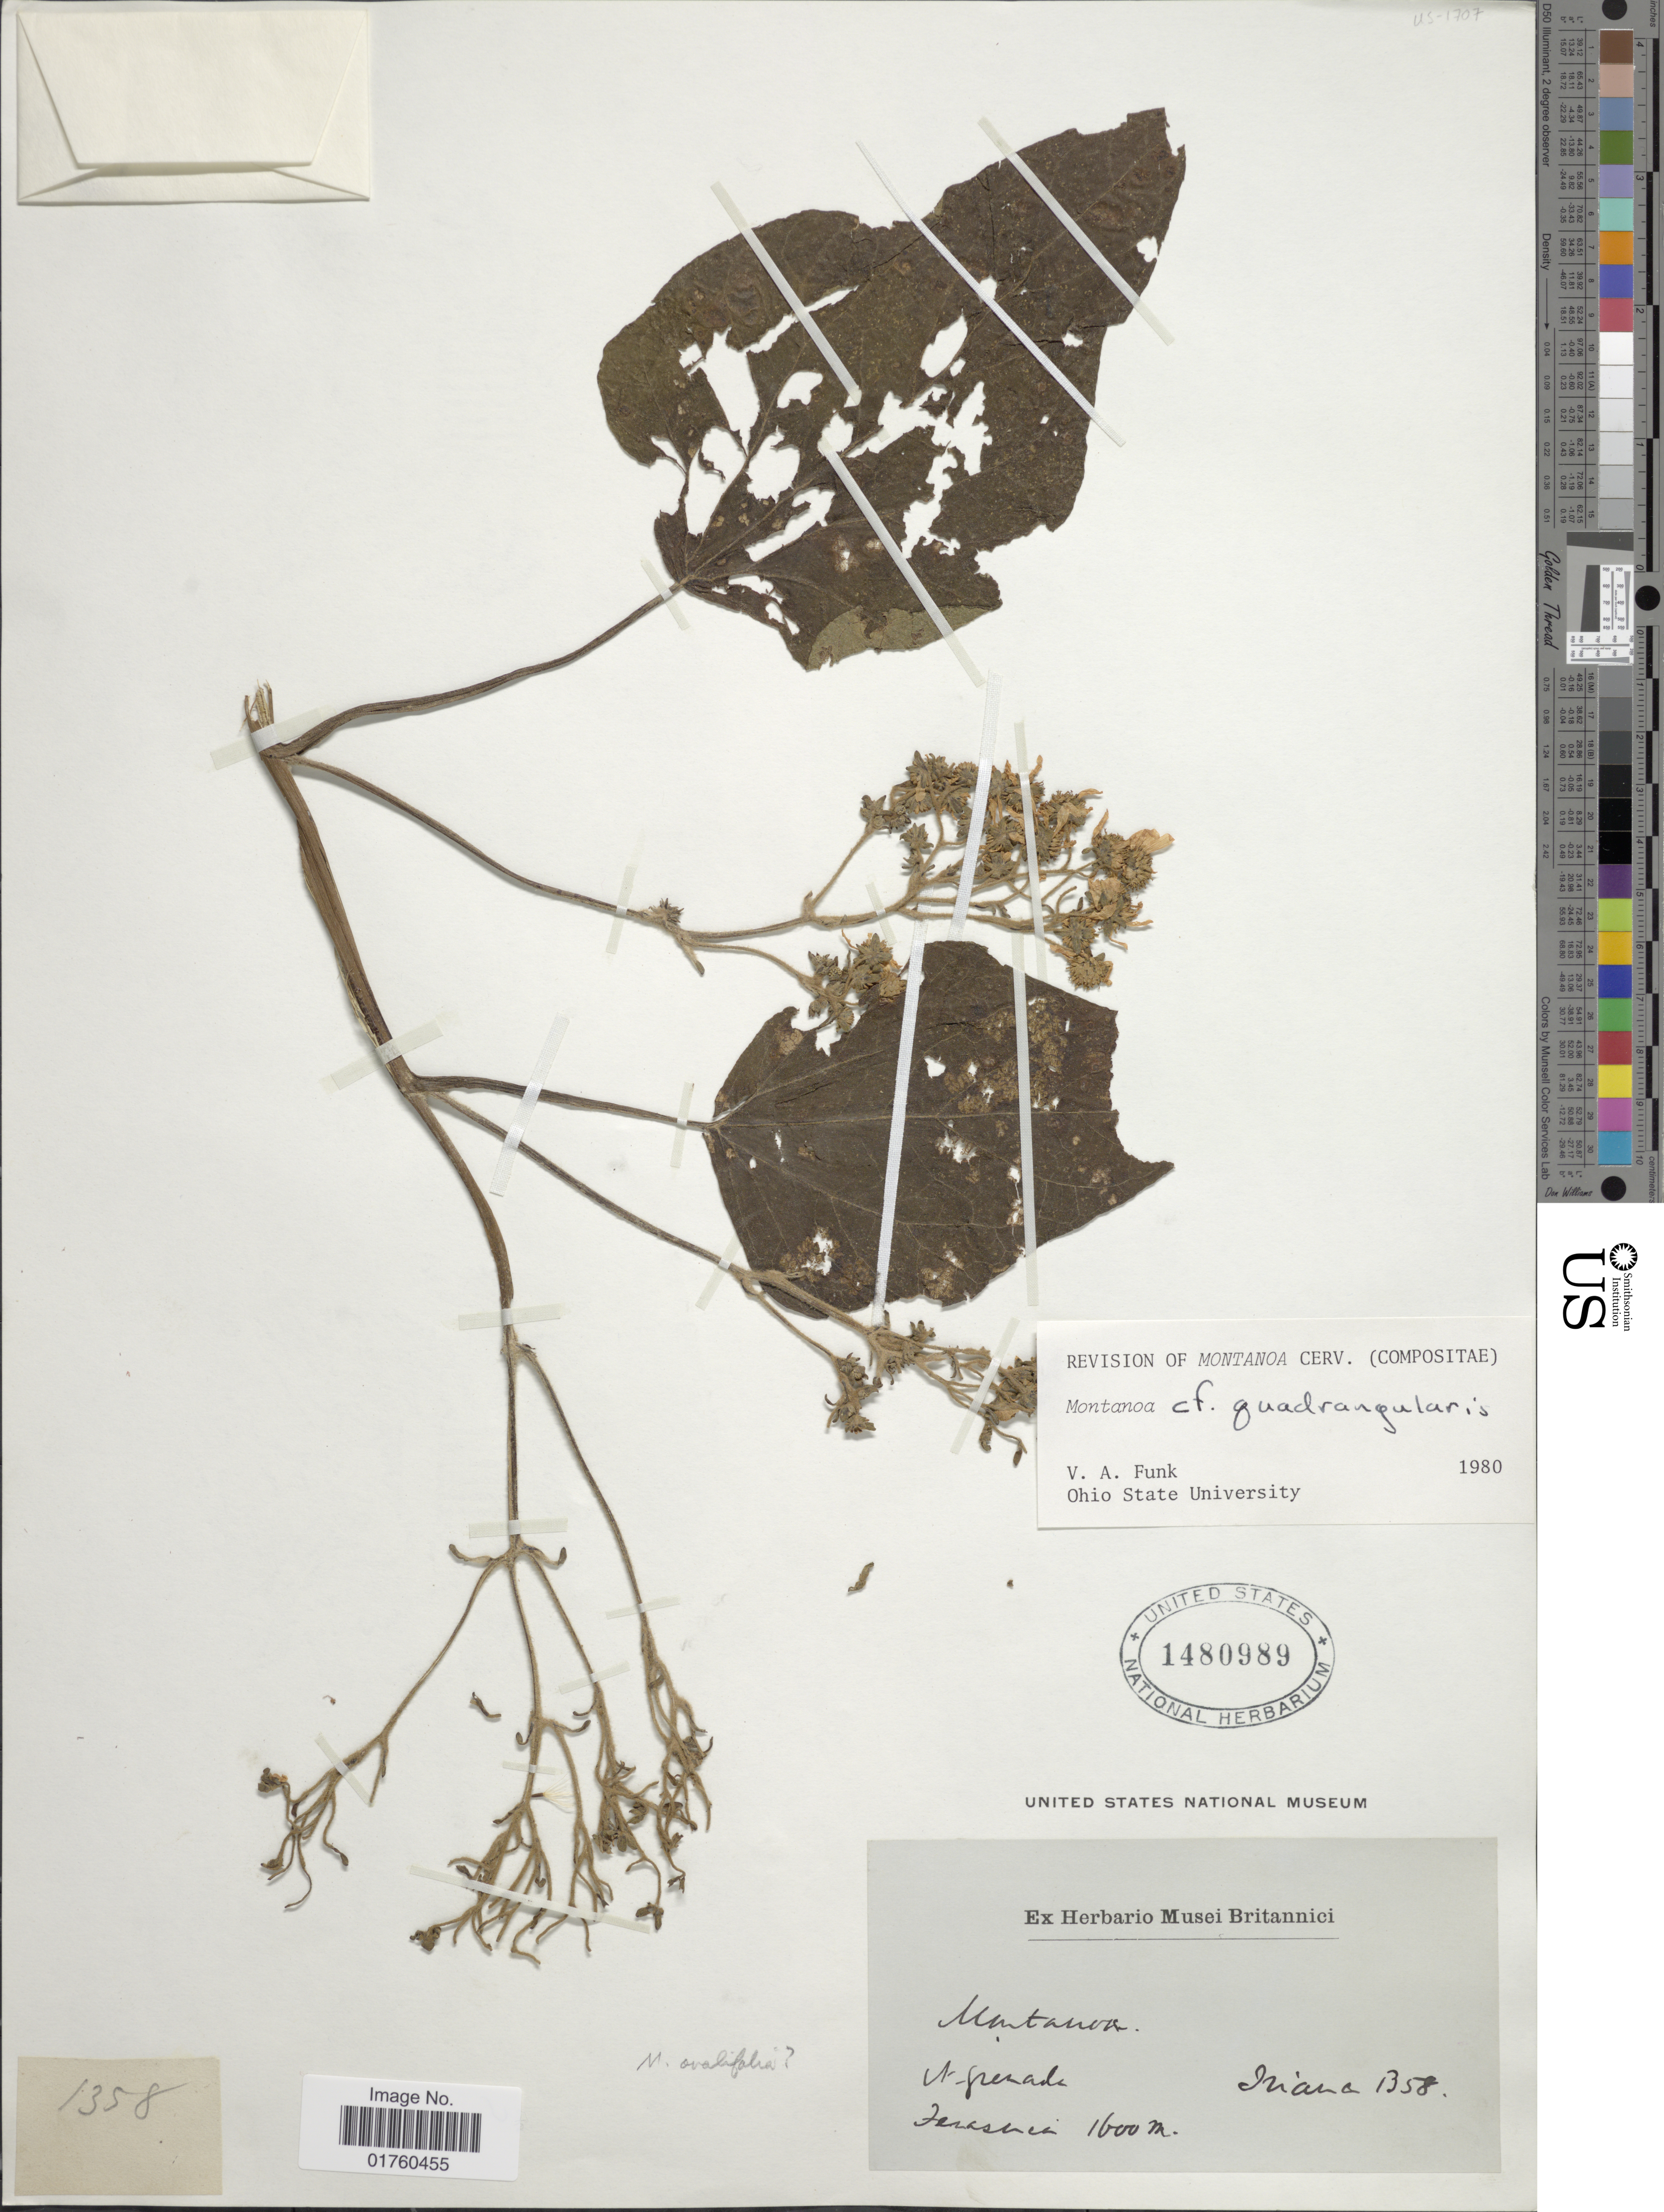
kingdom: Plantae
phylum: Tracheophyta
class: Magnoliopsida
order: Asterales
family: Asteraceae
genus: Montanoa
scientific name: Montanoa quadrangularis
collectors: Triana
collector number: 1358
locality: N. Grenada. Ferasaca [interpreted]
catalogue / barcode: US 1480989